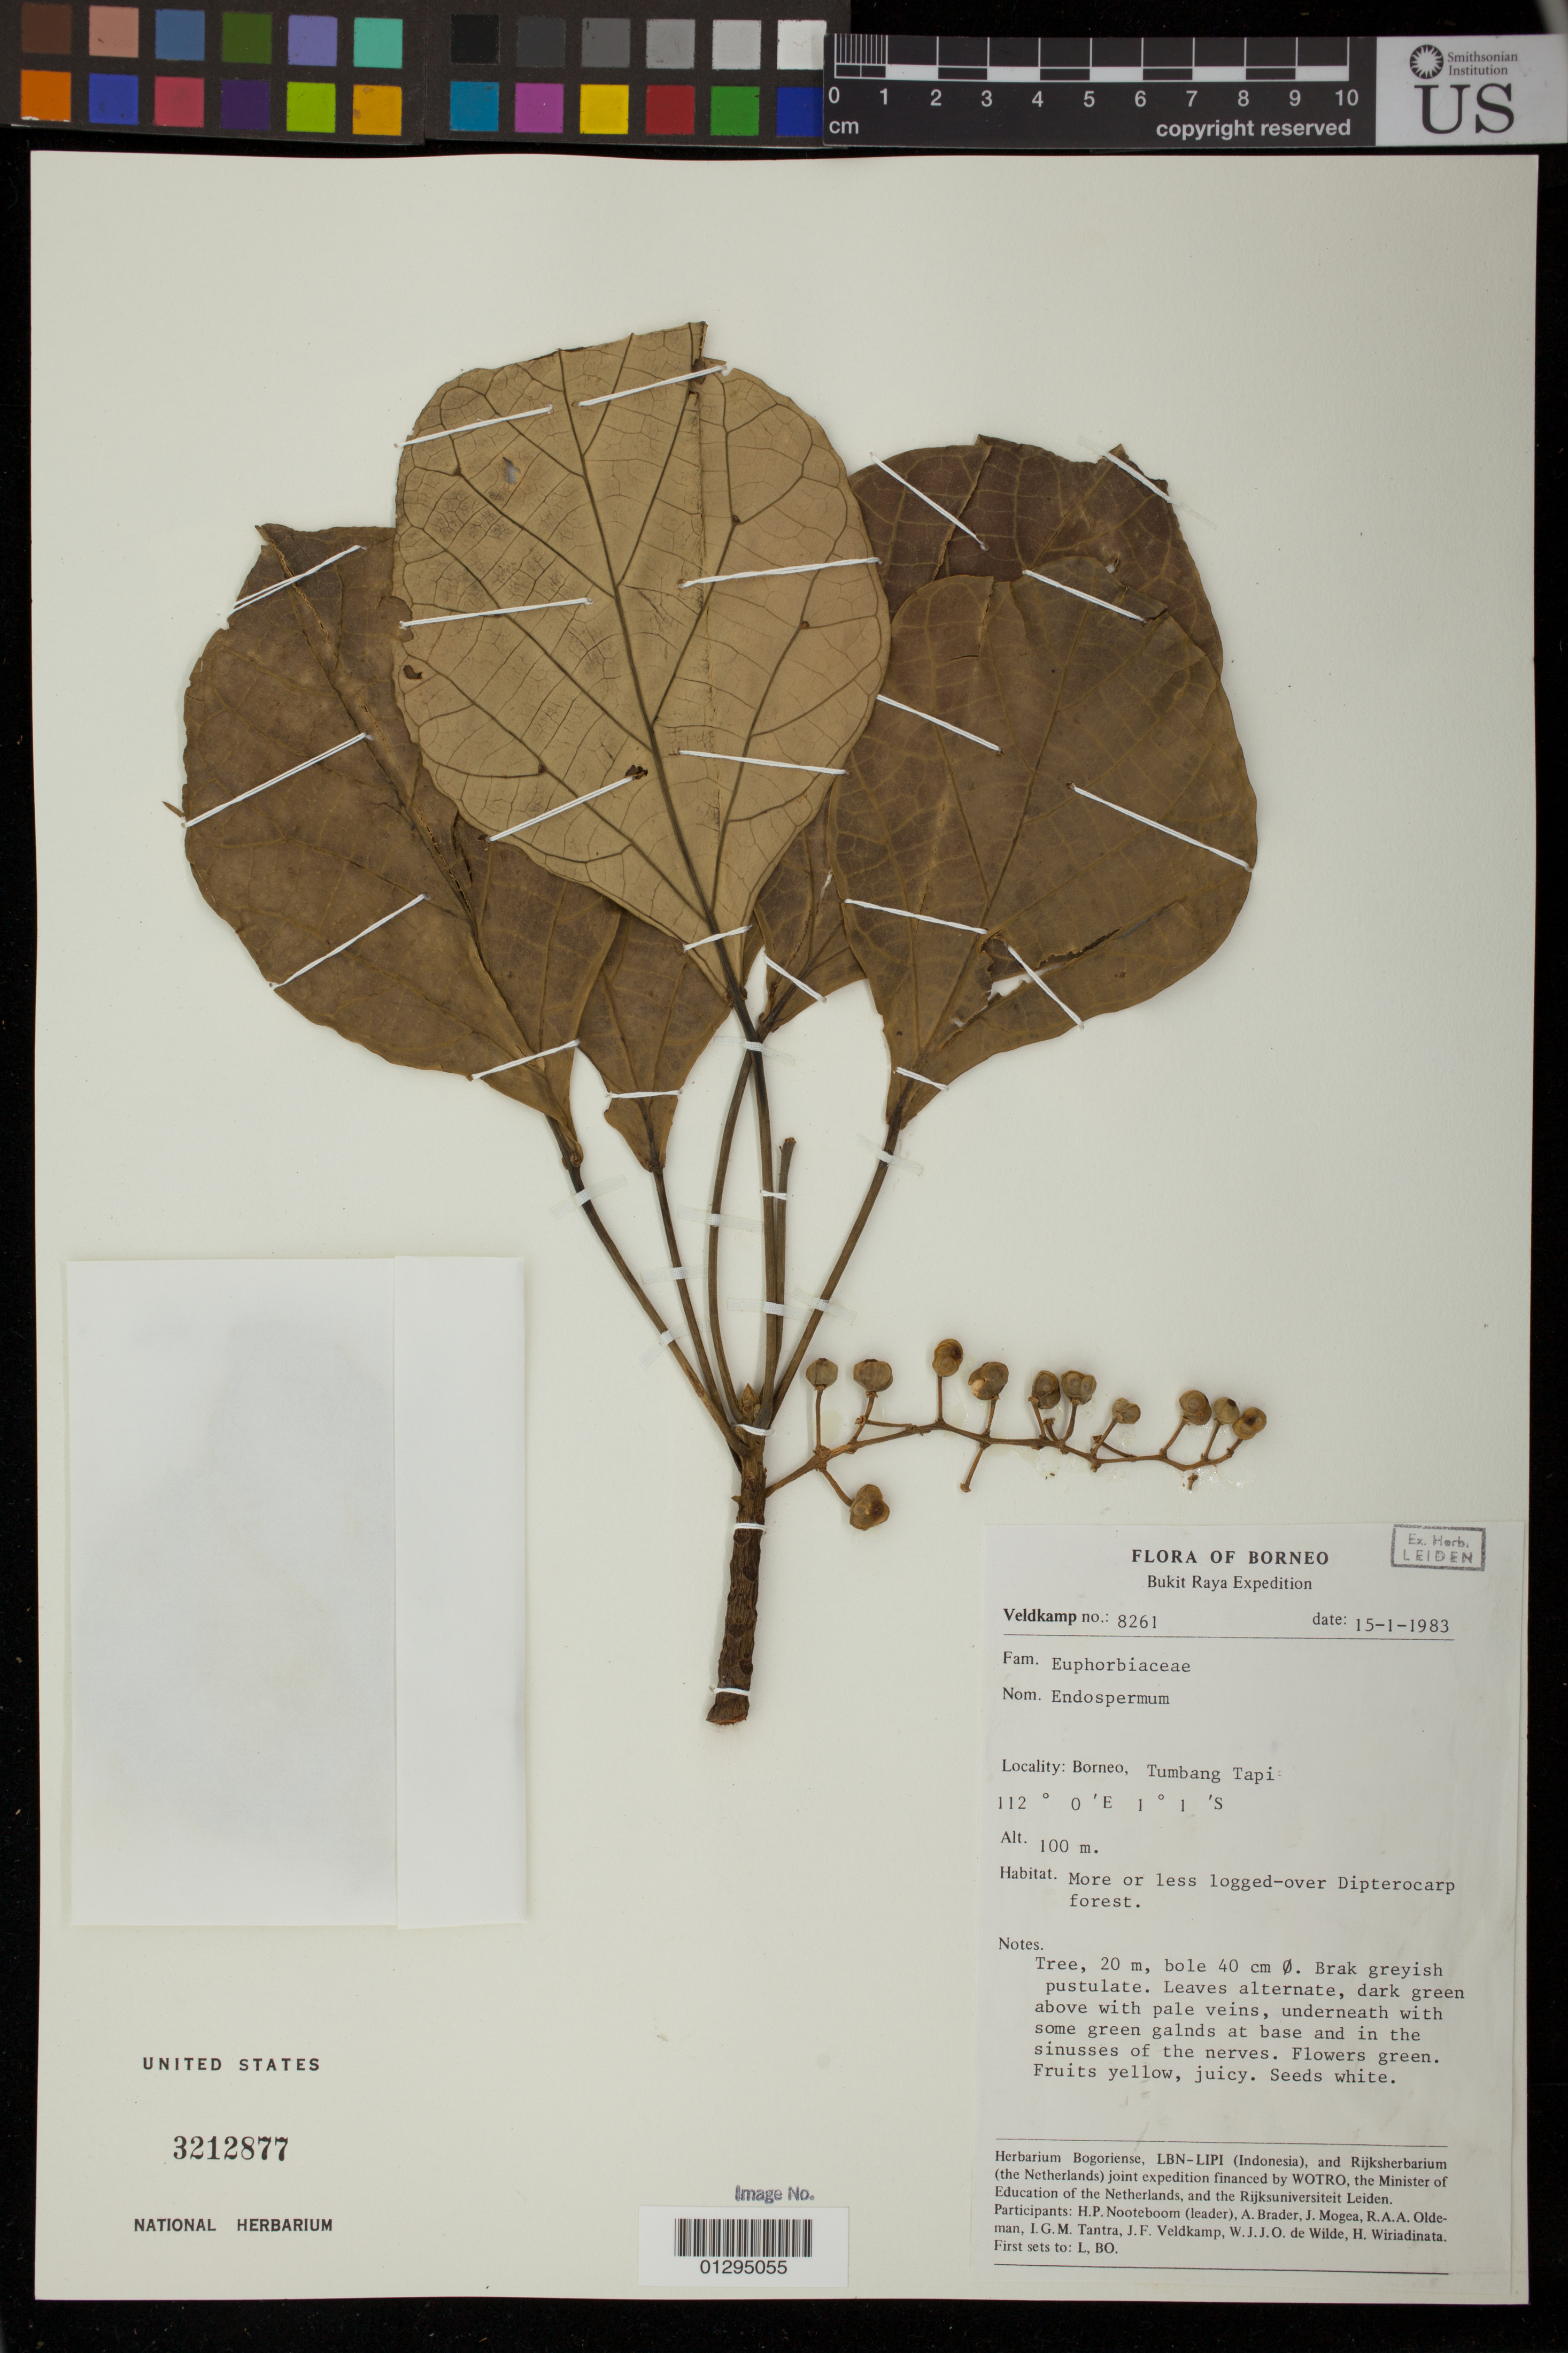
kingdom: Plantae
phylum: Tracheophyta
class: Magnoliopsida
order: Malpighiales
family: Euphorbiaceae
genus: Endospermum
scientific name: Endospermum sp.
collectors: J. F. Veldkamp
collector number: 8261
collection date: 1983-01-15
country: Indonesia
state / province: Kalimantan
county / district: Kalimantan Tengah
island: Borneo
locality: Borneo, Tumbang Tapi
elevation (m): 100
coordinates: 1°1'S, 112°0'E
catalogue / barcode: US 3212877